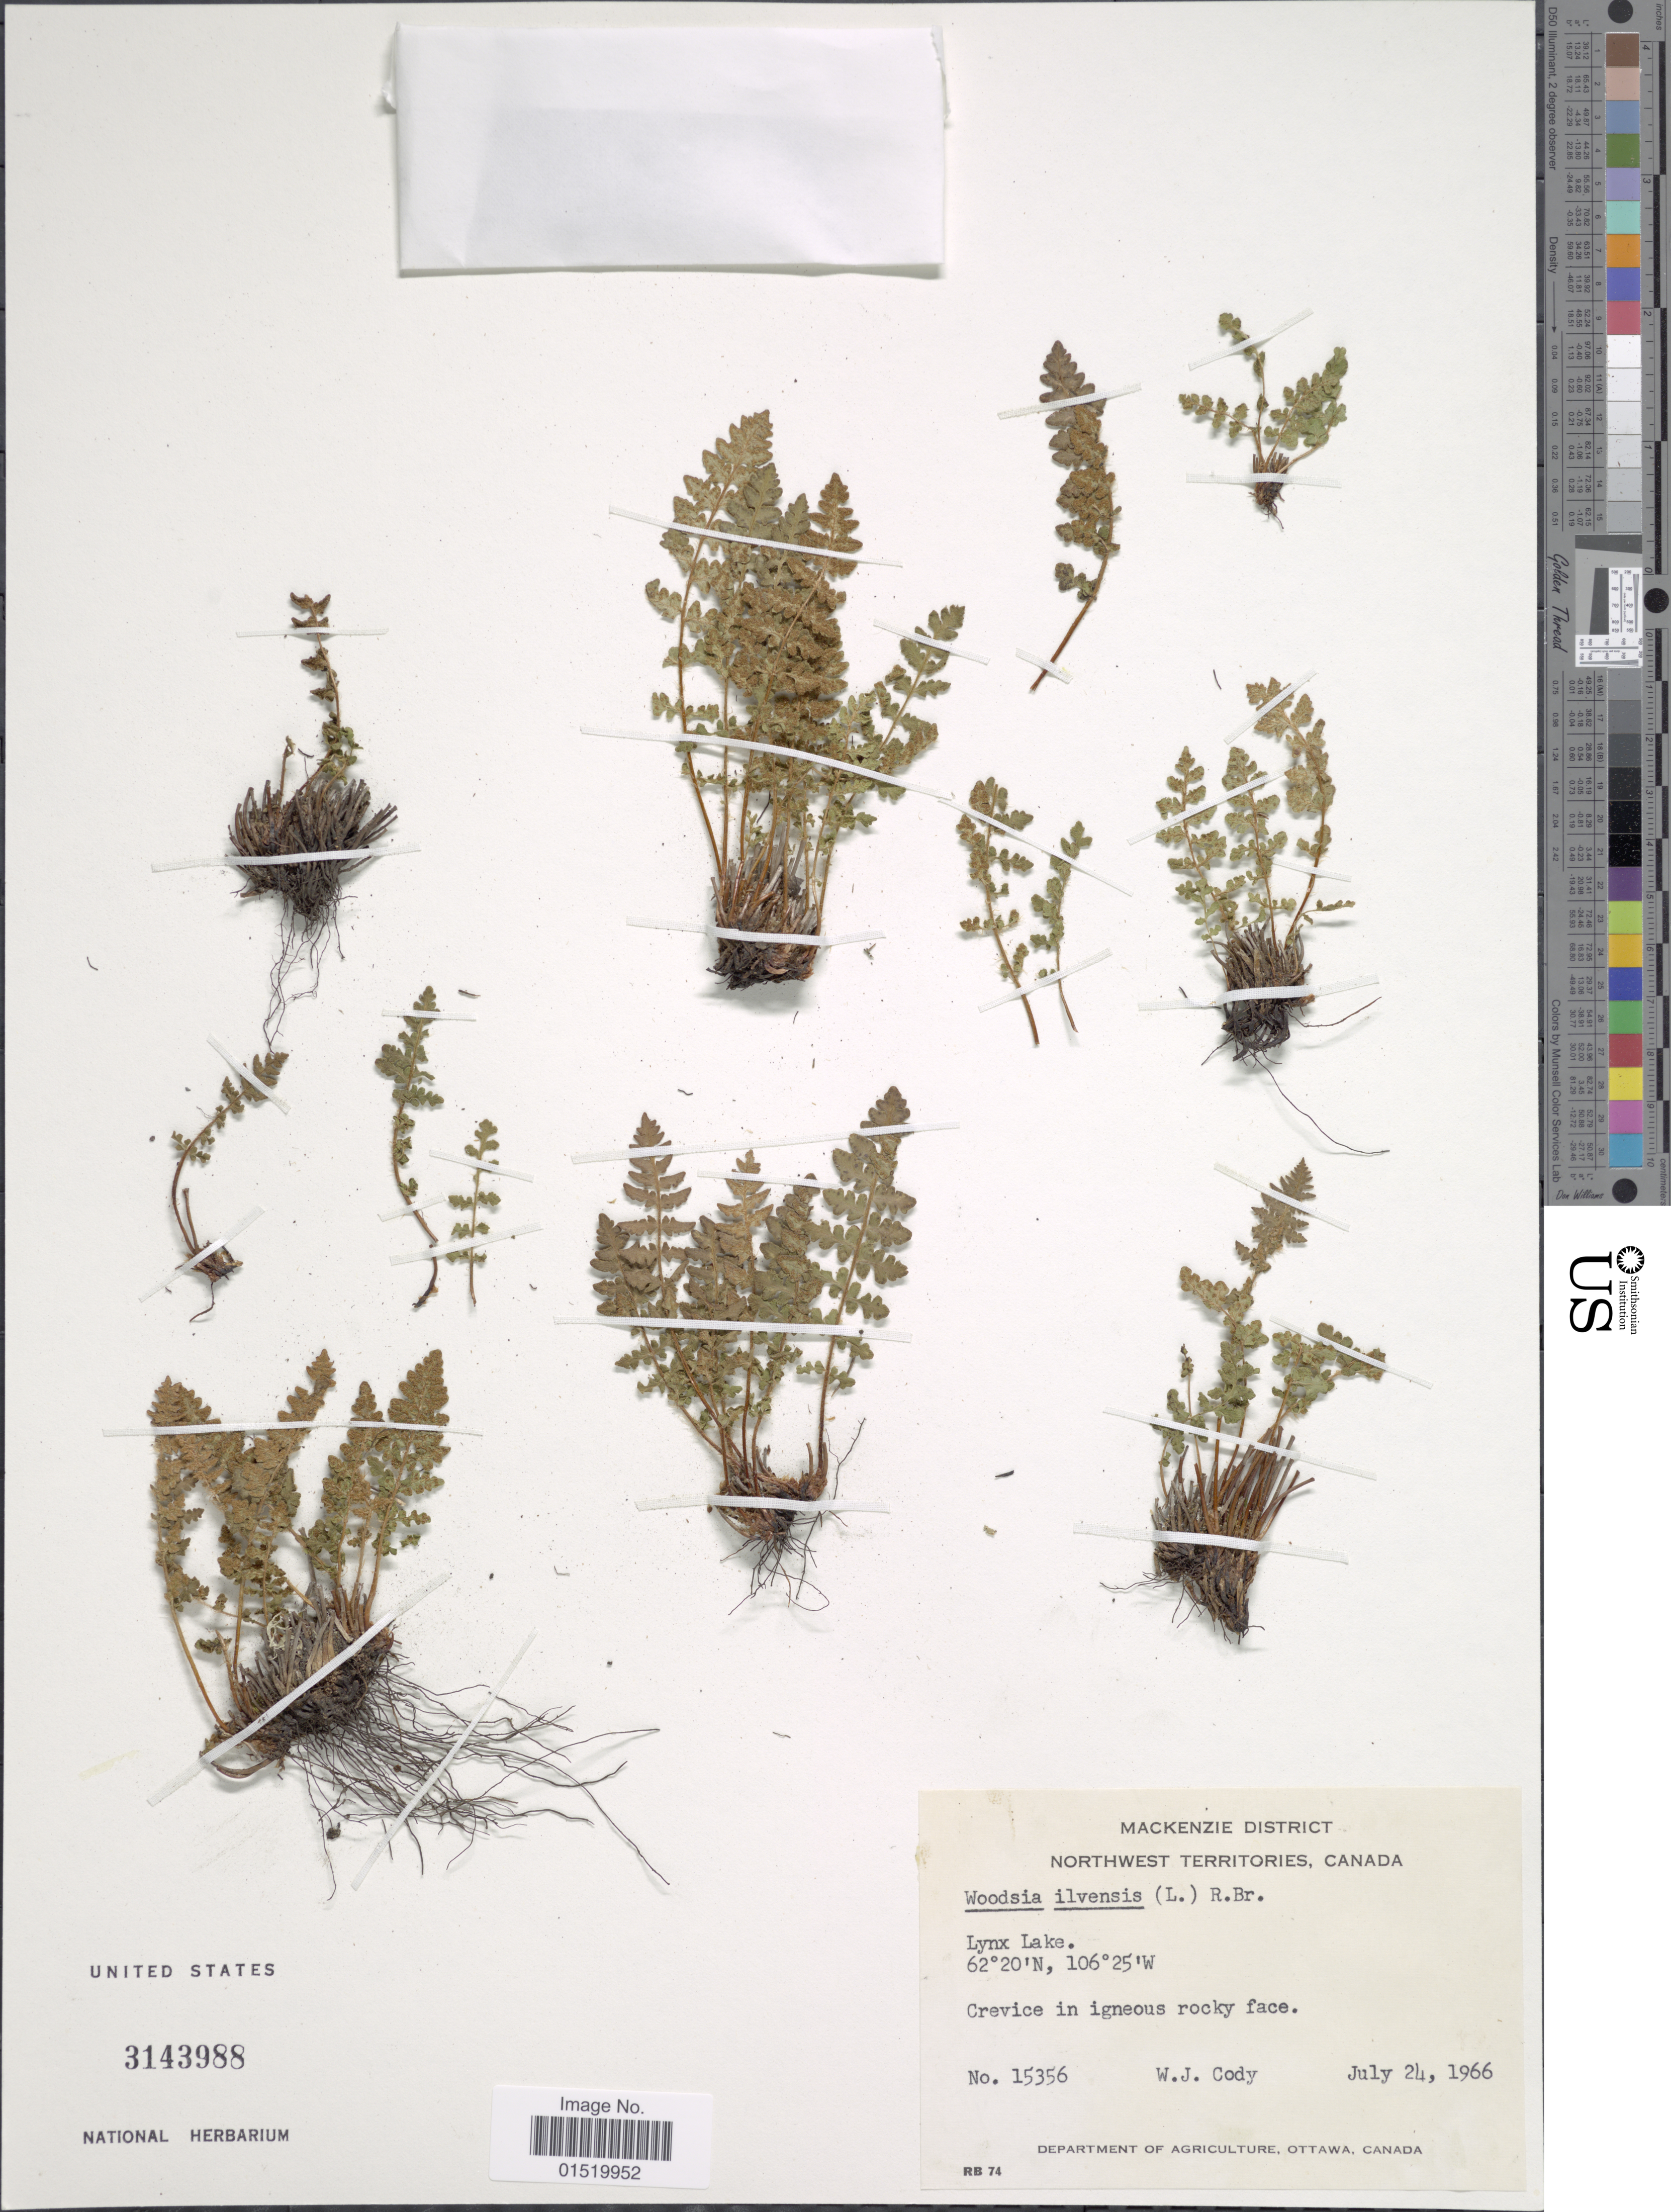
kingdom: Plantae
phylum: Tracheophyta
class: Polypodiopsida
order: Polypodiales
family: Woodsiaceae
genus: Woodsia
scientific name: Woodsia ilvensis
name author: (L.) R. Br.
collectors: W. Cody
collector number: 15356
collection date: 1966-07-24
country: Canada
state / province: Northwest Territories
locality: Mackenzie District, Lynx Lake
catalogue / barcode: US 3143988